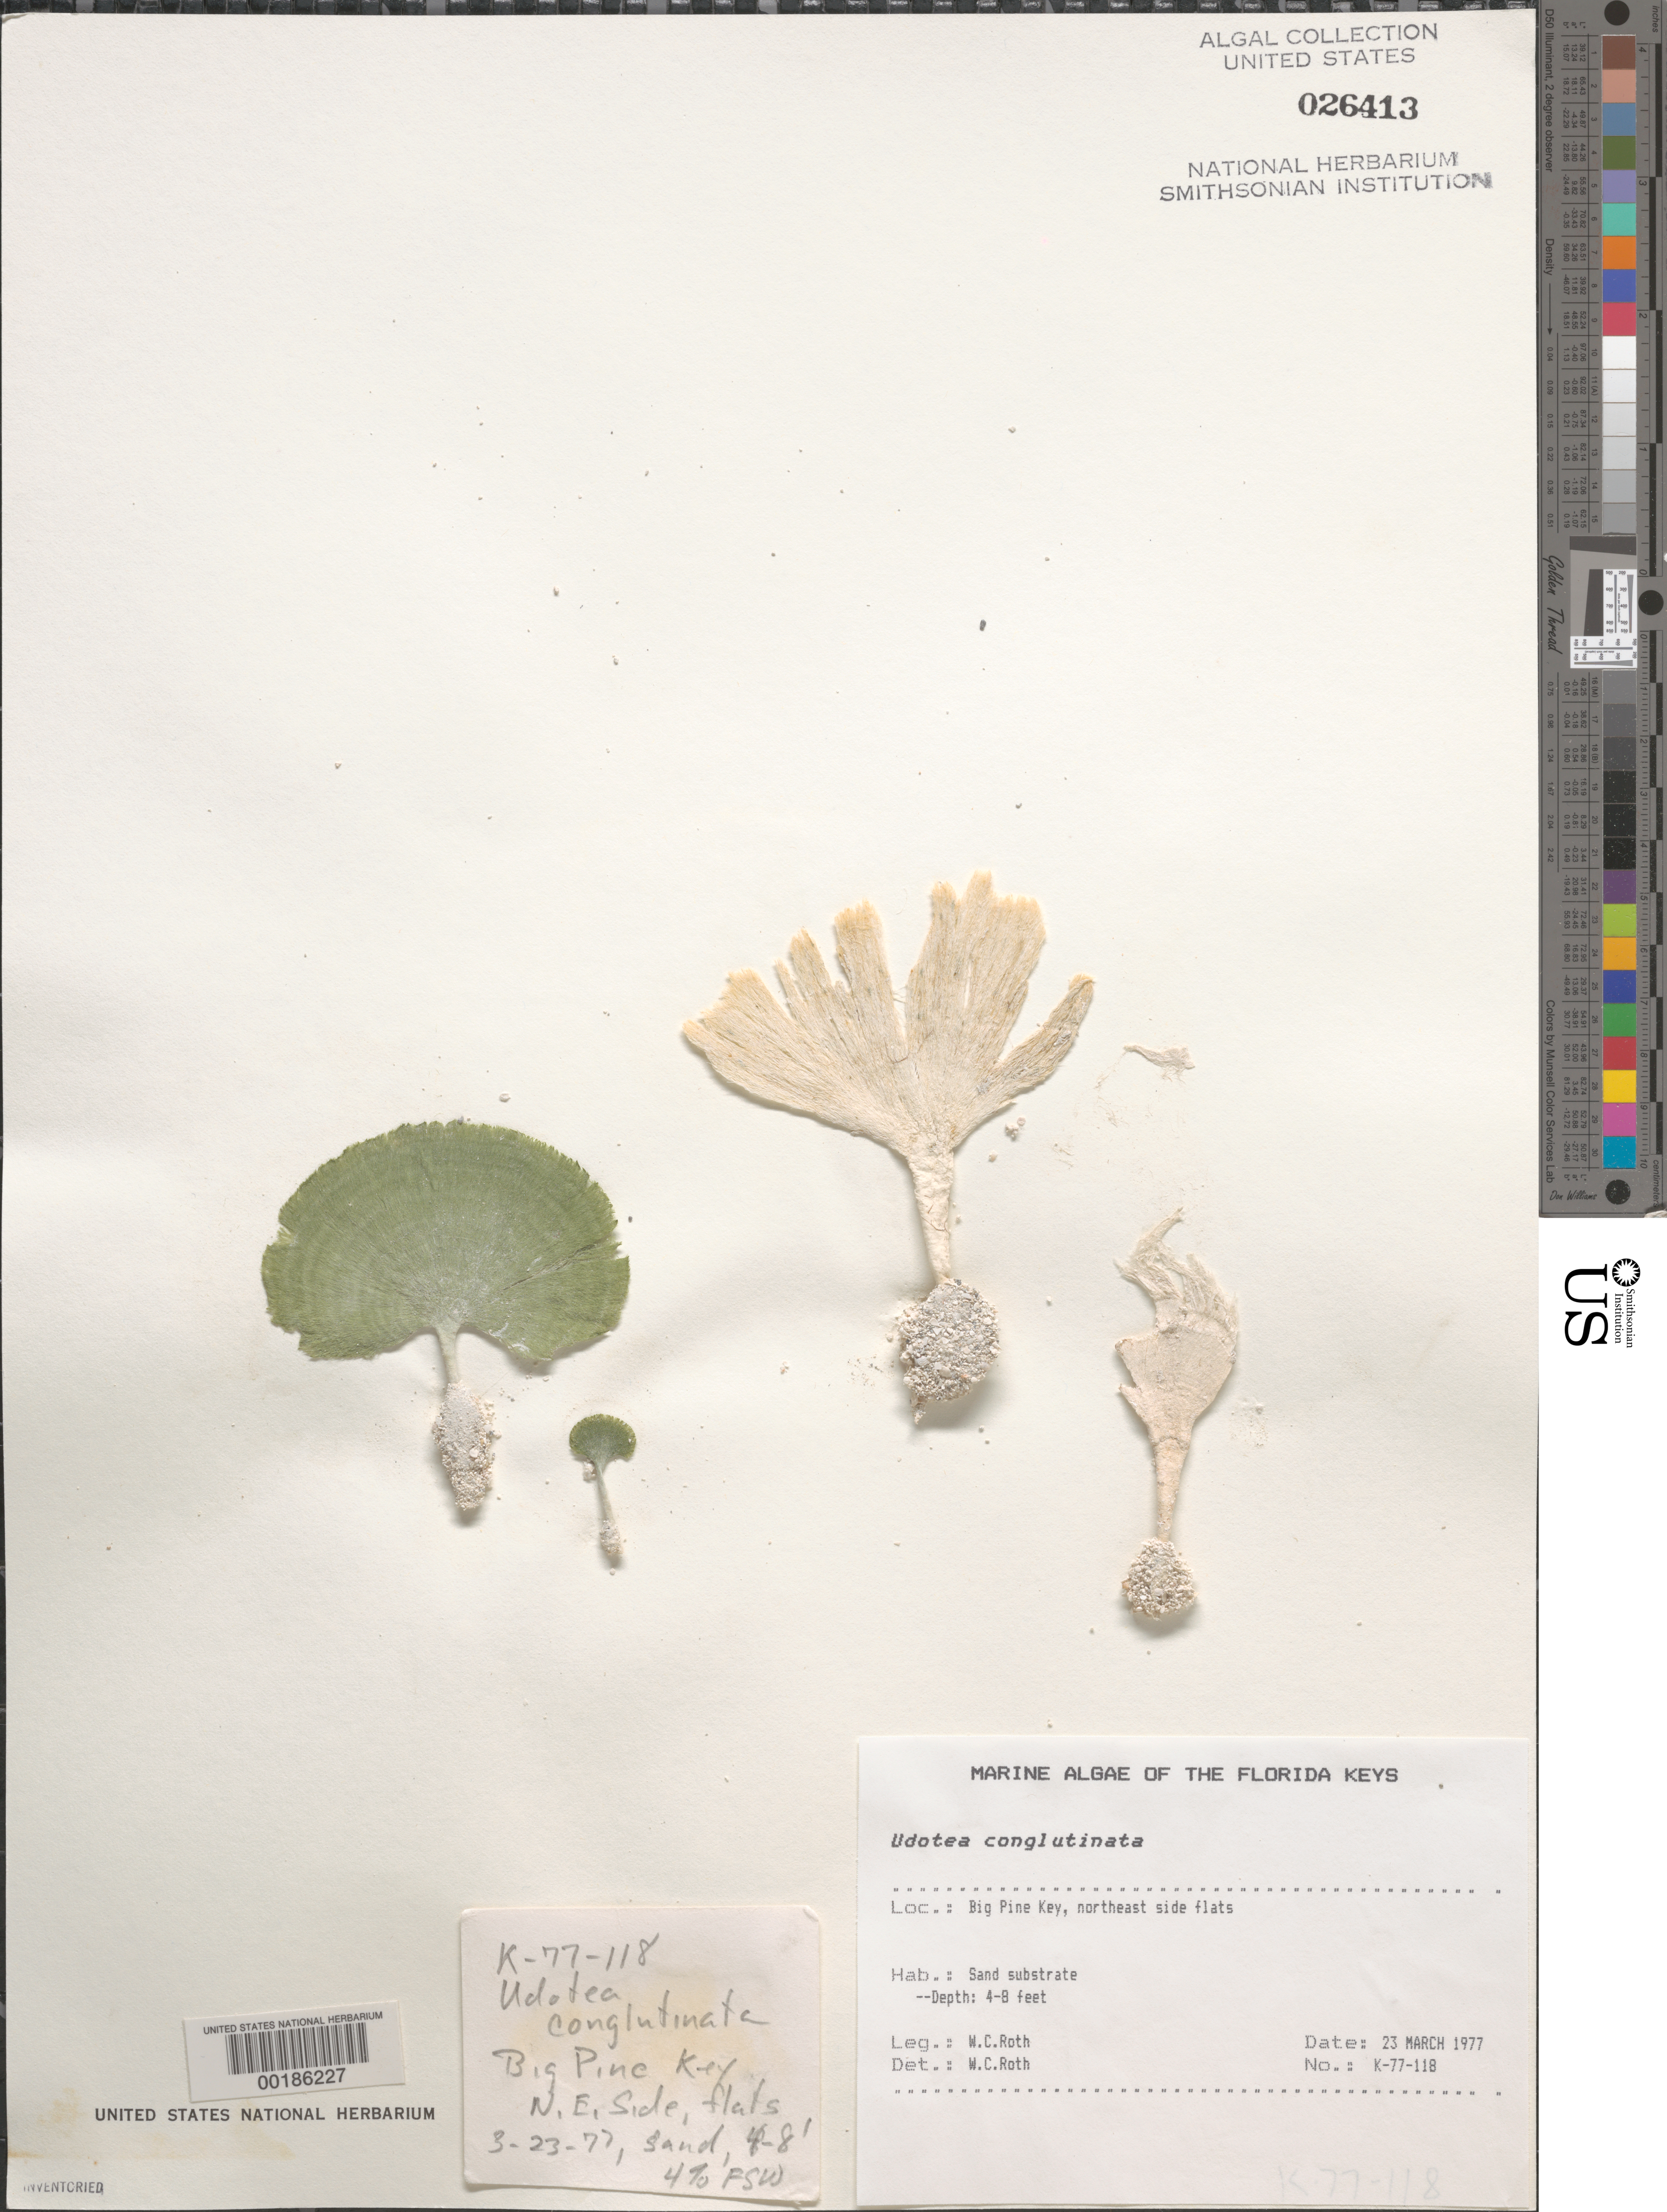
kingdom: Plantae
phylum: Chlorophyta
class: Ulvophyceae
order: Bryopsidales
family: Udoteaceae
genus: Udotea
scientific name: Udotea conglutinata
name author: (Ellis & Sol.) J.V.Lamouroux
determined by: Roth, W. C.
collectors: W. C. Roth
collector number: K-77-118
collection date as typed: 23 Mar 1977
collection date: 1977-03-23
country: United States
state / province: Florida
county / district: Monroe County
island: Big Pine Key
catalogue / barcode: US 26413